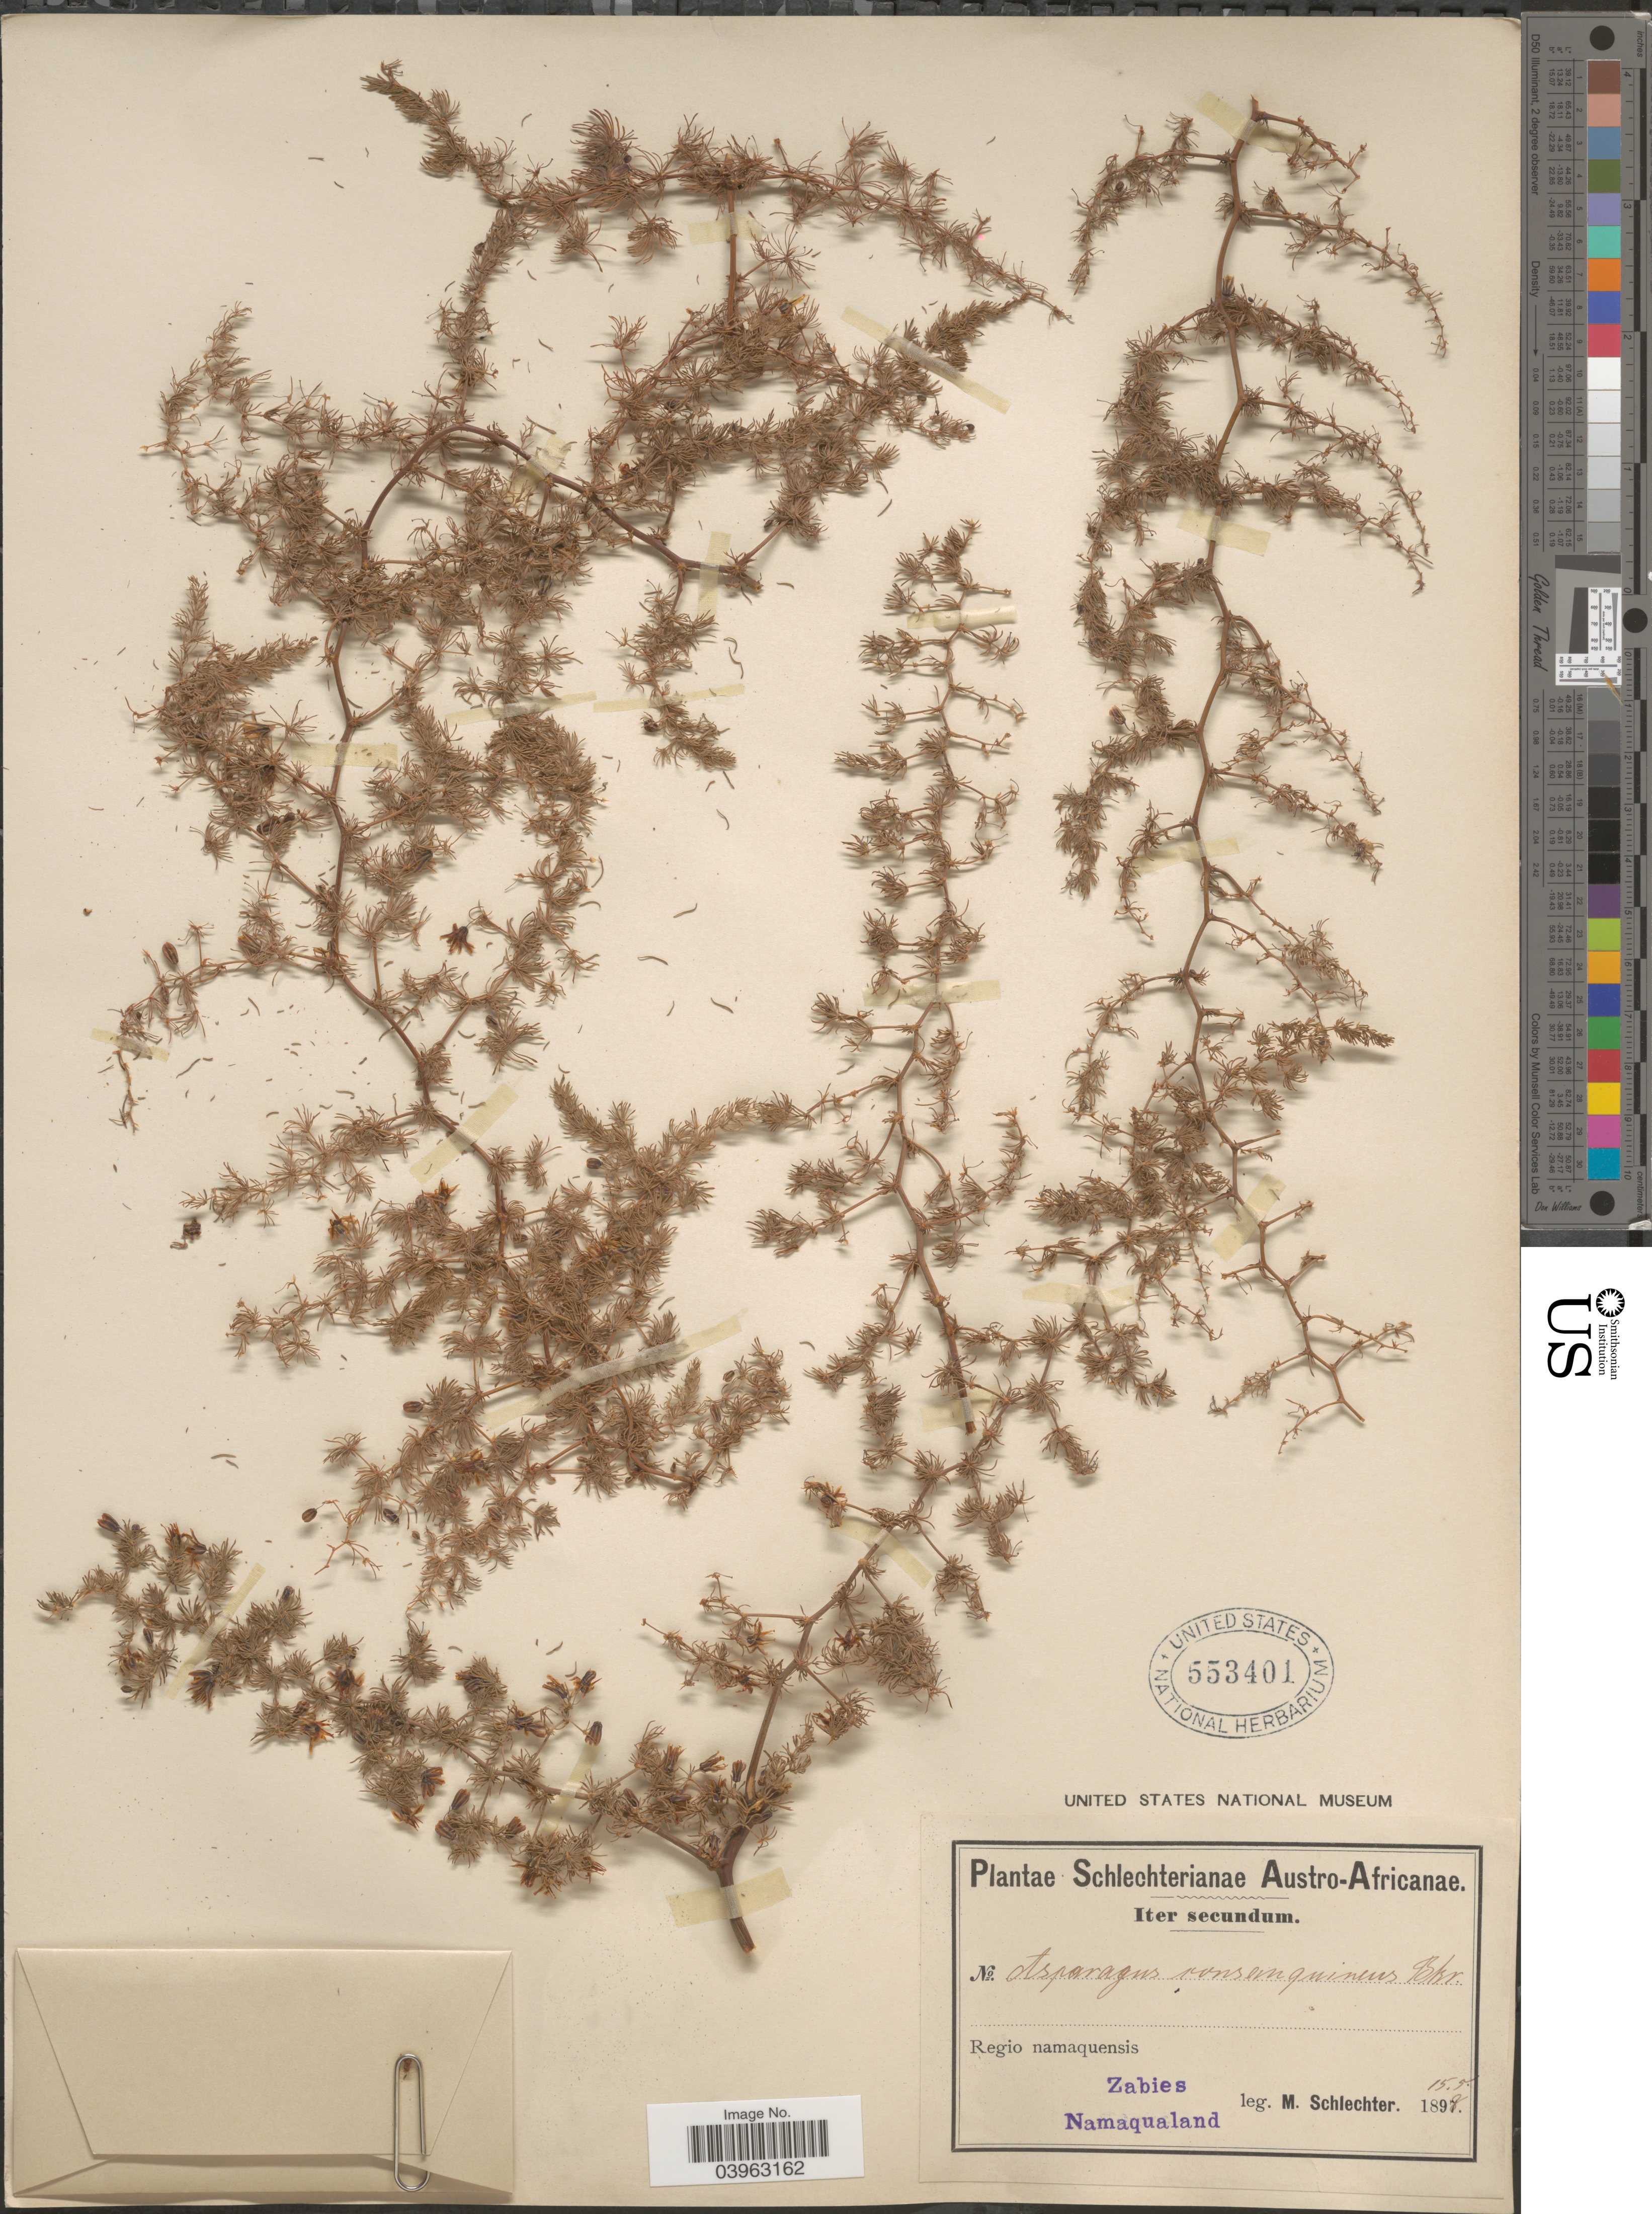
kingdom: Plantae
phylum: Tracheophyta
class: Liliopsida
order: Asparagales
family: Asparagaceae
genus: Asparagus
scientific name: Asparagus fasciculatus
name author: Thunb.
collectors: M. Schlechter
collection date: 1898-05-15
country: South Africa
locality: Austro-Africanae. Regio namaquensis. Zabies Namaqualand.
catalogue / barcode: US 553401